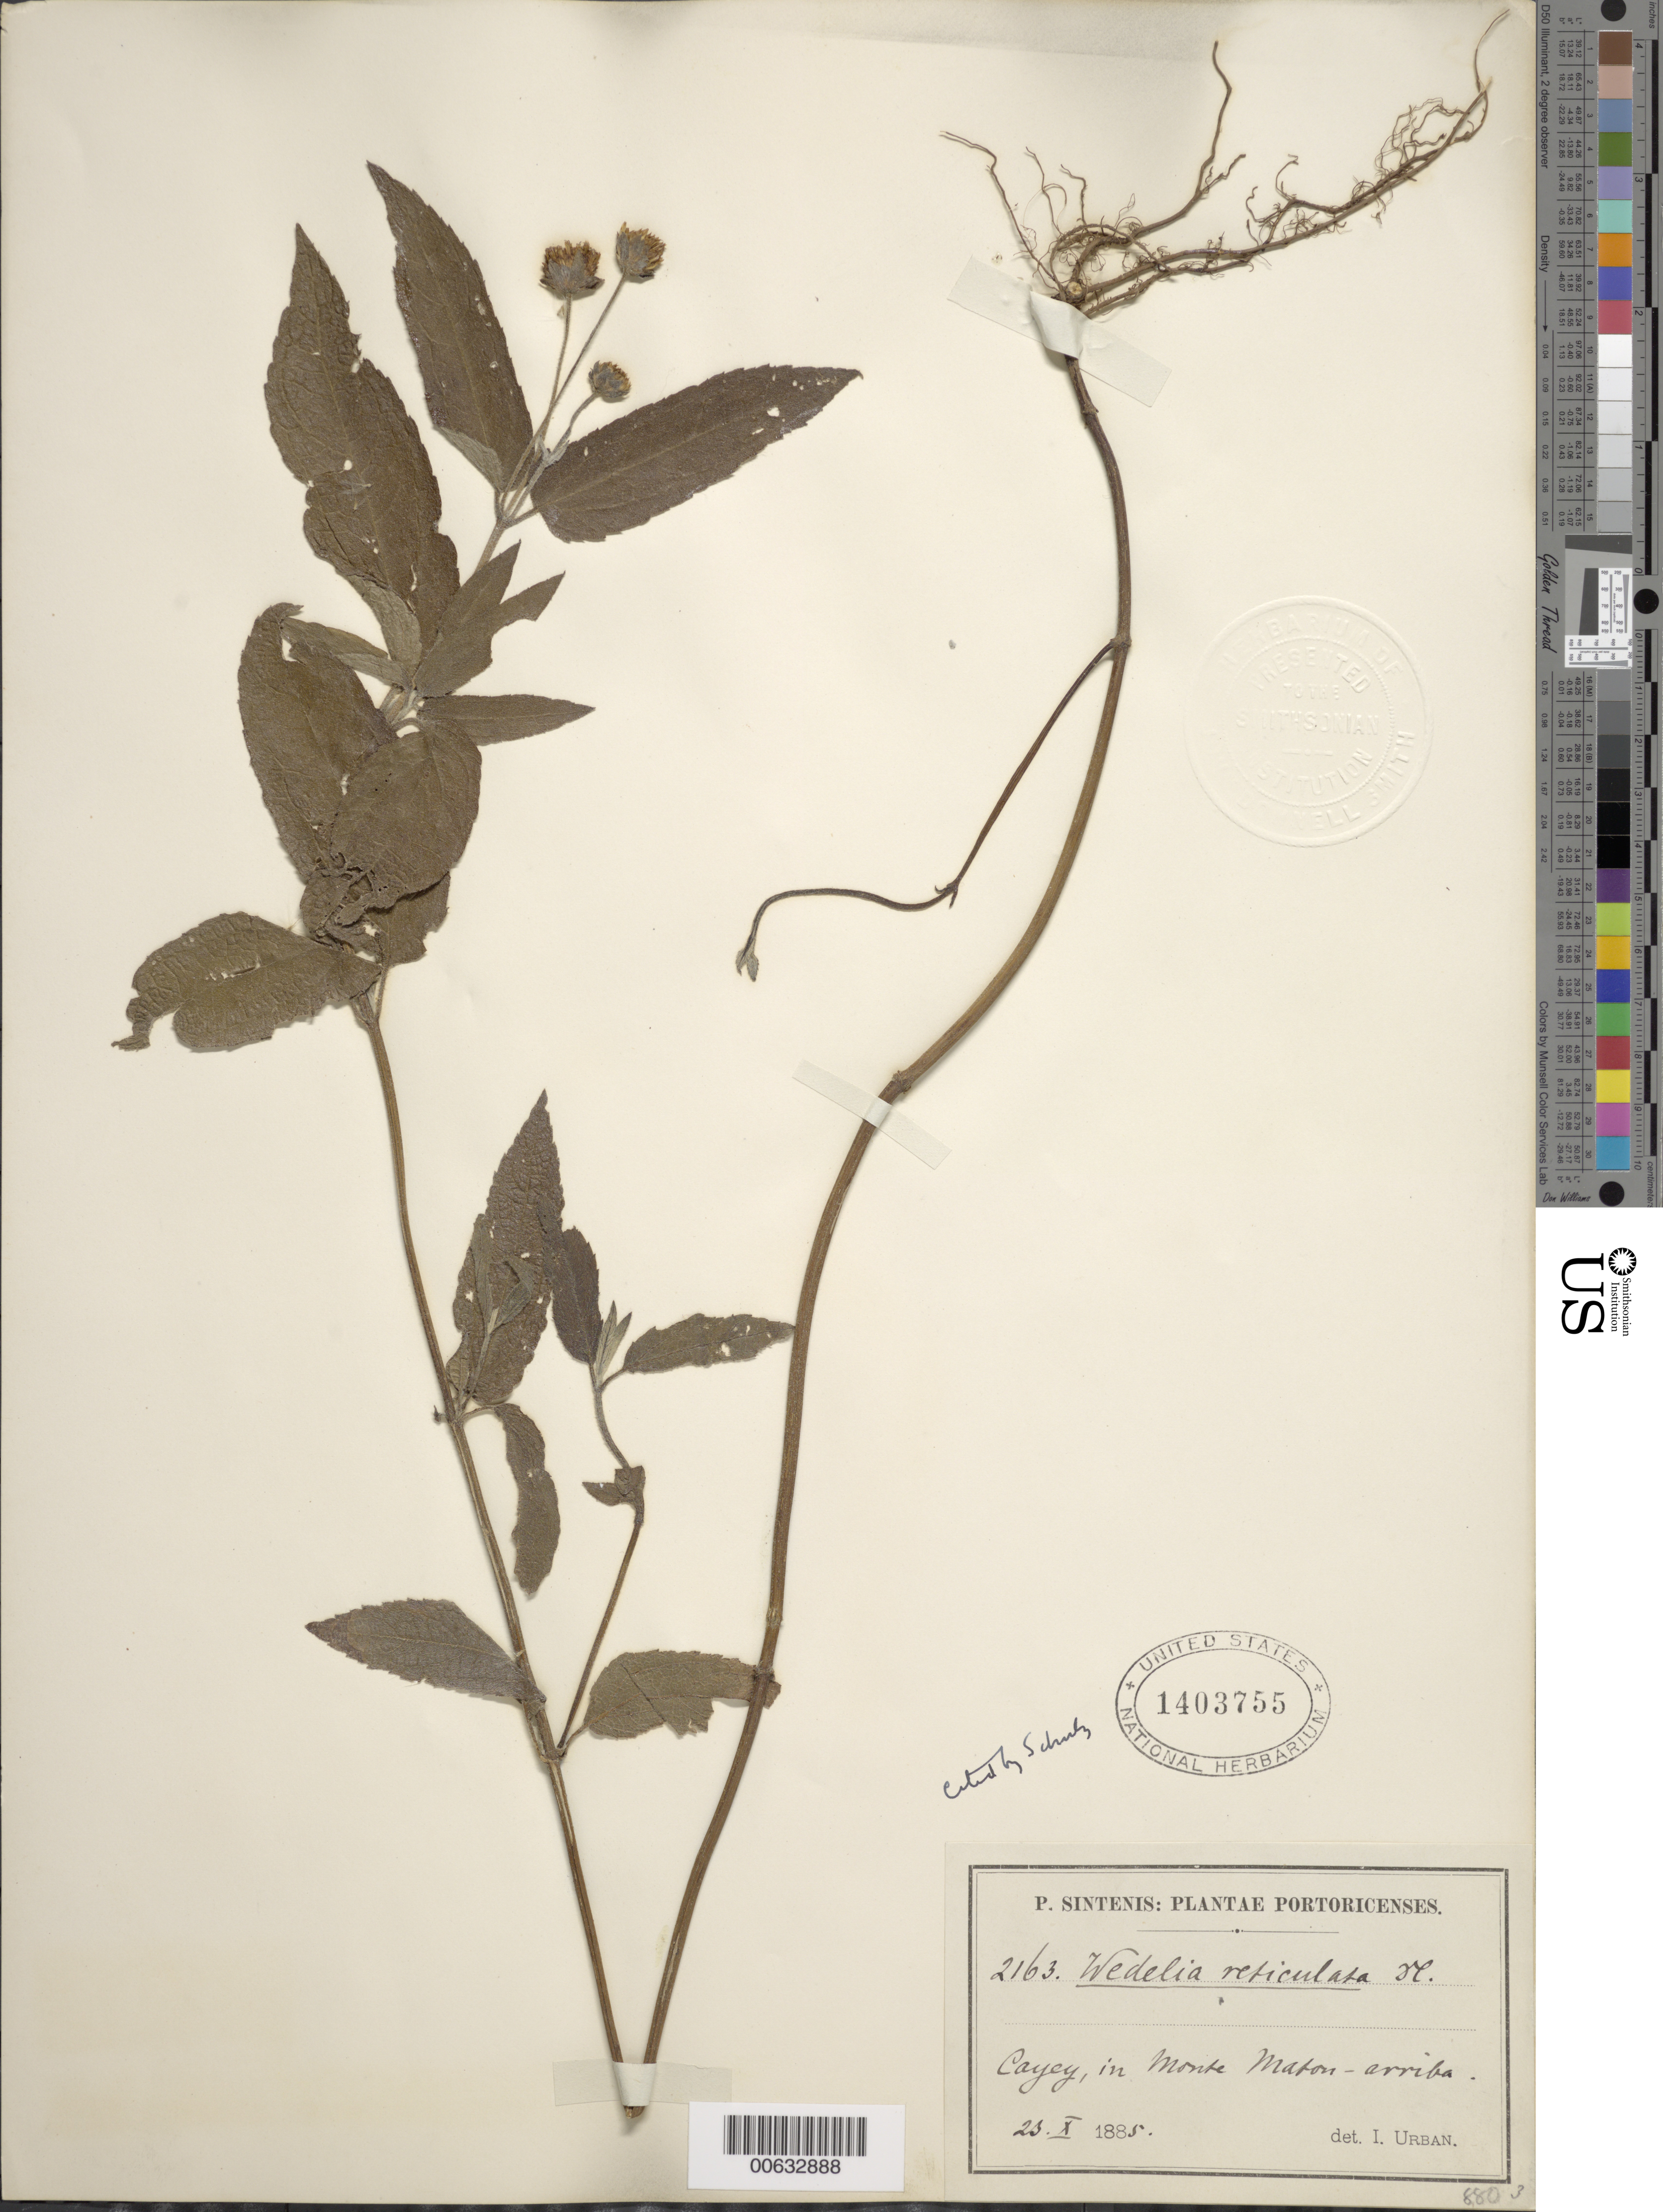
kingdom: Plantae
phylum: Tracheophyta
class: Magnoliopsida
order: Asterales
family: Asteraceae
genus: Wedelia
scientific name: Wedelia reticulata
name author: DC.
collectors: P. Sintenis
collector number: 2163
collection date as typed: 23 Oct 1885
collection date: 1885-10-23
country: Puerto Rico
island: Greater Antilles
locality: Cayey, in Monte Maton-arriba.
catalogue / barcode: US 1403755